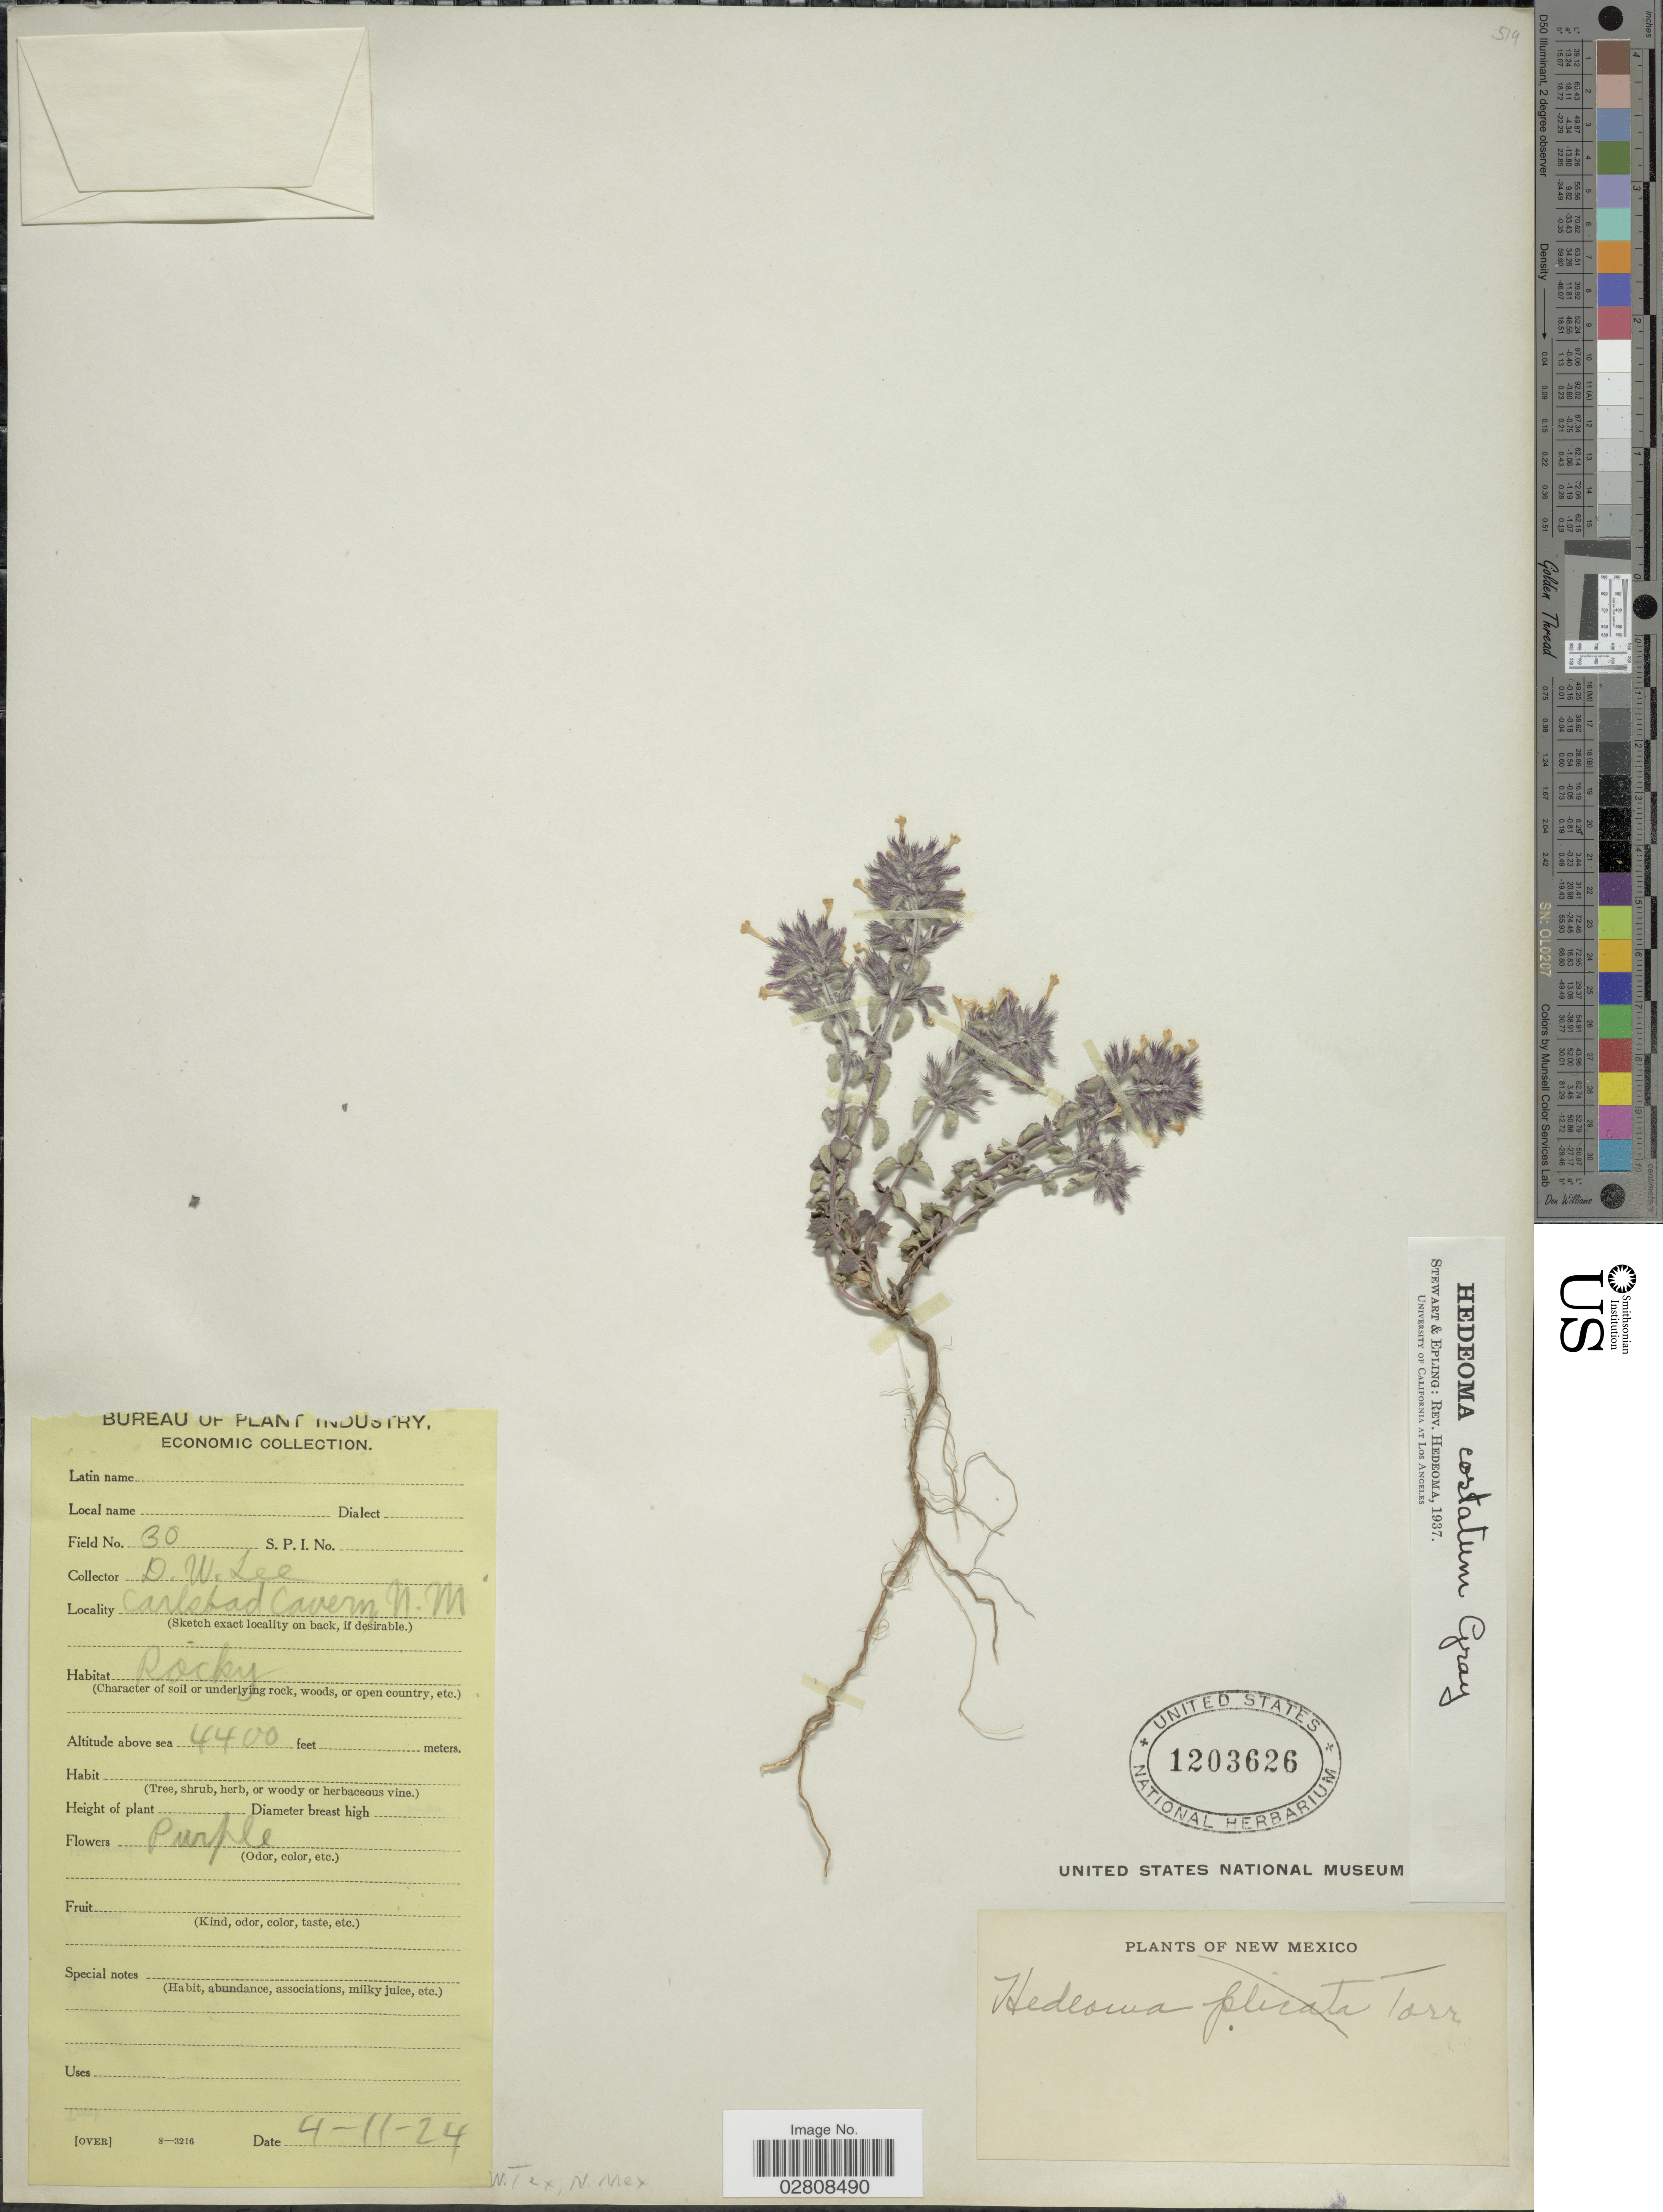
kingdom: Plantae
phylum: Tracheophyta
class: Magnoliopsida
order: Lamiales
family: Lamiaceae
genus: Hedeoma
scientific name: Hedeoma costata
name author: A. Gray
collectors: D. Lee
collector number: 30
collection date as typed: Transcribed d/m/y: 4/11/24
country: United States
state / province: New Mexico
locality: Carlsbad Cavern.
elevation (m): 1341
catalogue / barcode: US 1203626